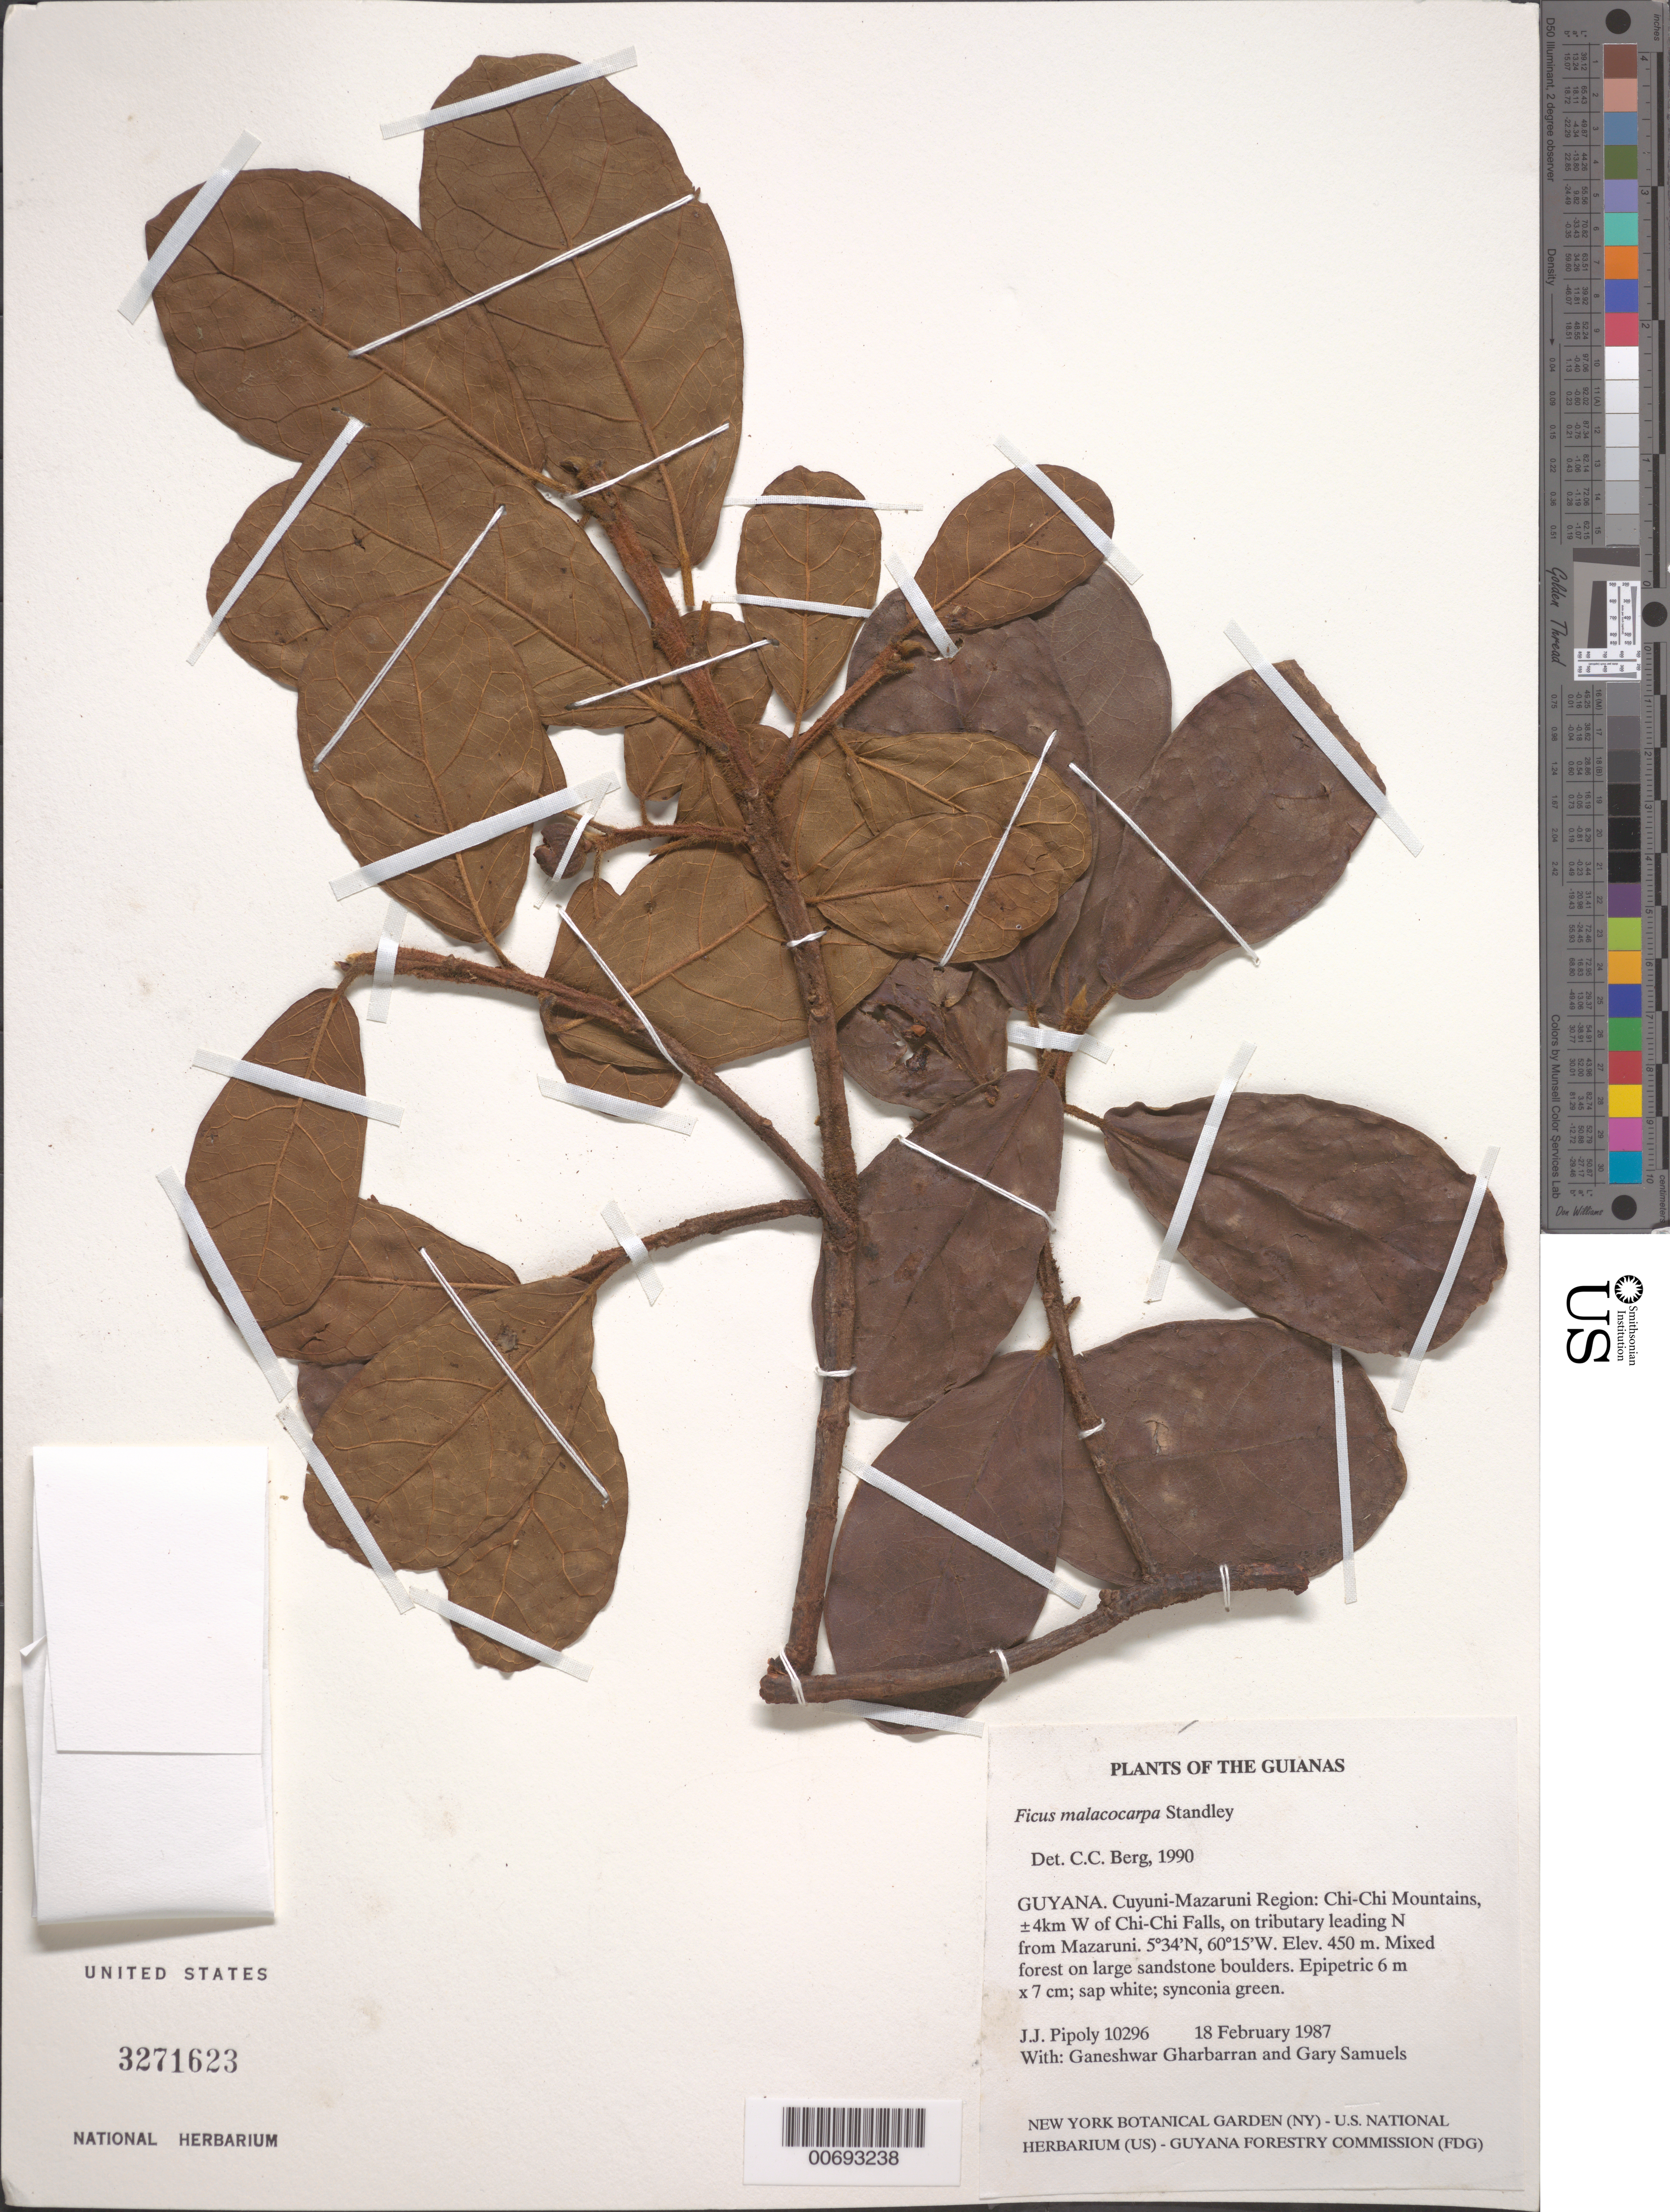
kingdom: Plantae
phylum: Tracheophyta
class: Magnoliopsida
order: Rosales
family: Moraceae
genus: Ficus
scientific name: Ficus malacocarpa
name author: Standl.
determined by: Berg, C. C.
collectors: J. J. Pipoly, G. Gharbarran & G. Samuels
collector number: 10296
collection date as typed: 18 February 1987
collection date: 1987-02-18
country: Guyana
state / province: Cuyuni-Mazaruni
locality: Chi-Chi Mountains, ±4km W of Chi-Chi Falls, on tributary leading N from Mazaruni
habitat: Mixed forest on large sandstone boulders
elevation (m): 450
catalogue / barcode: US 3271623